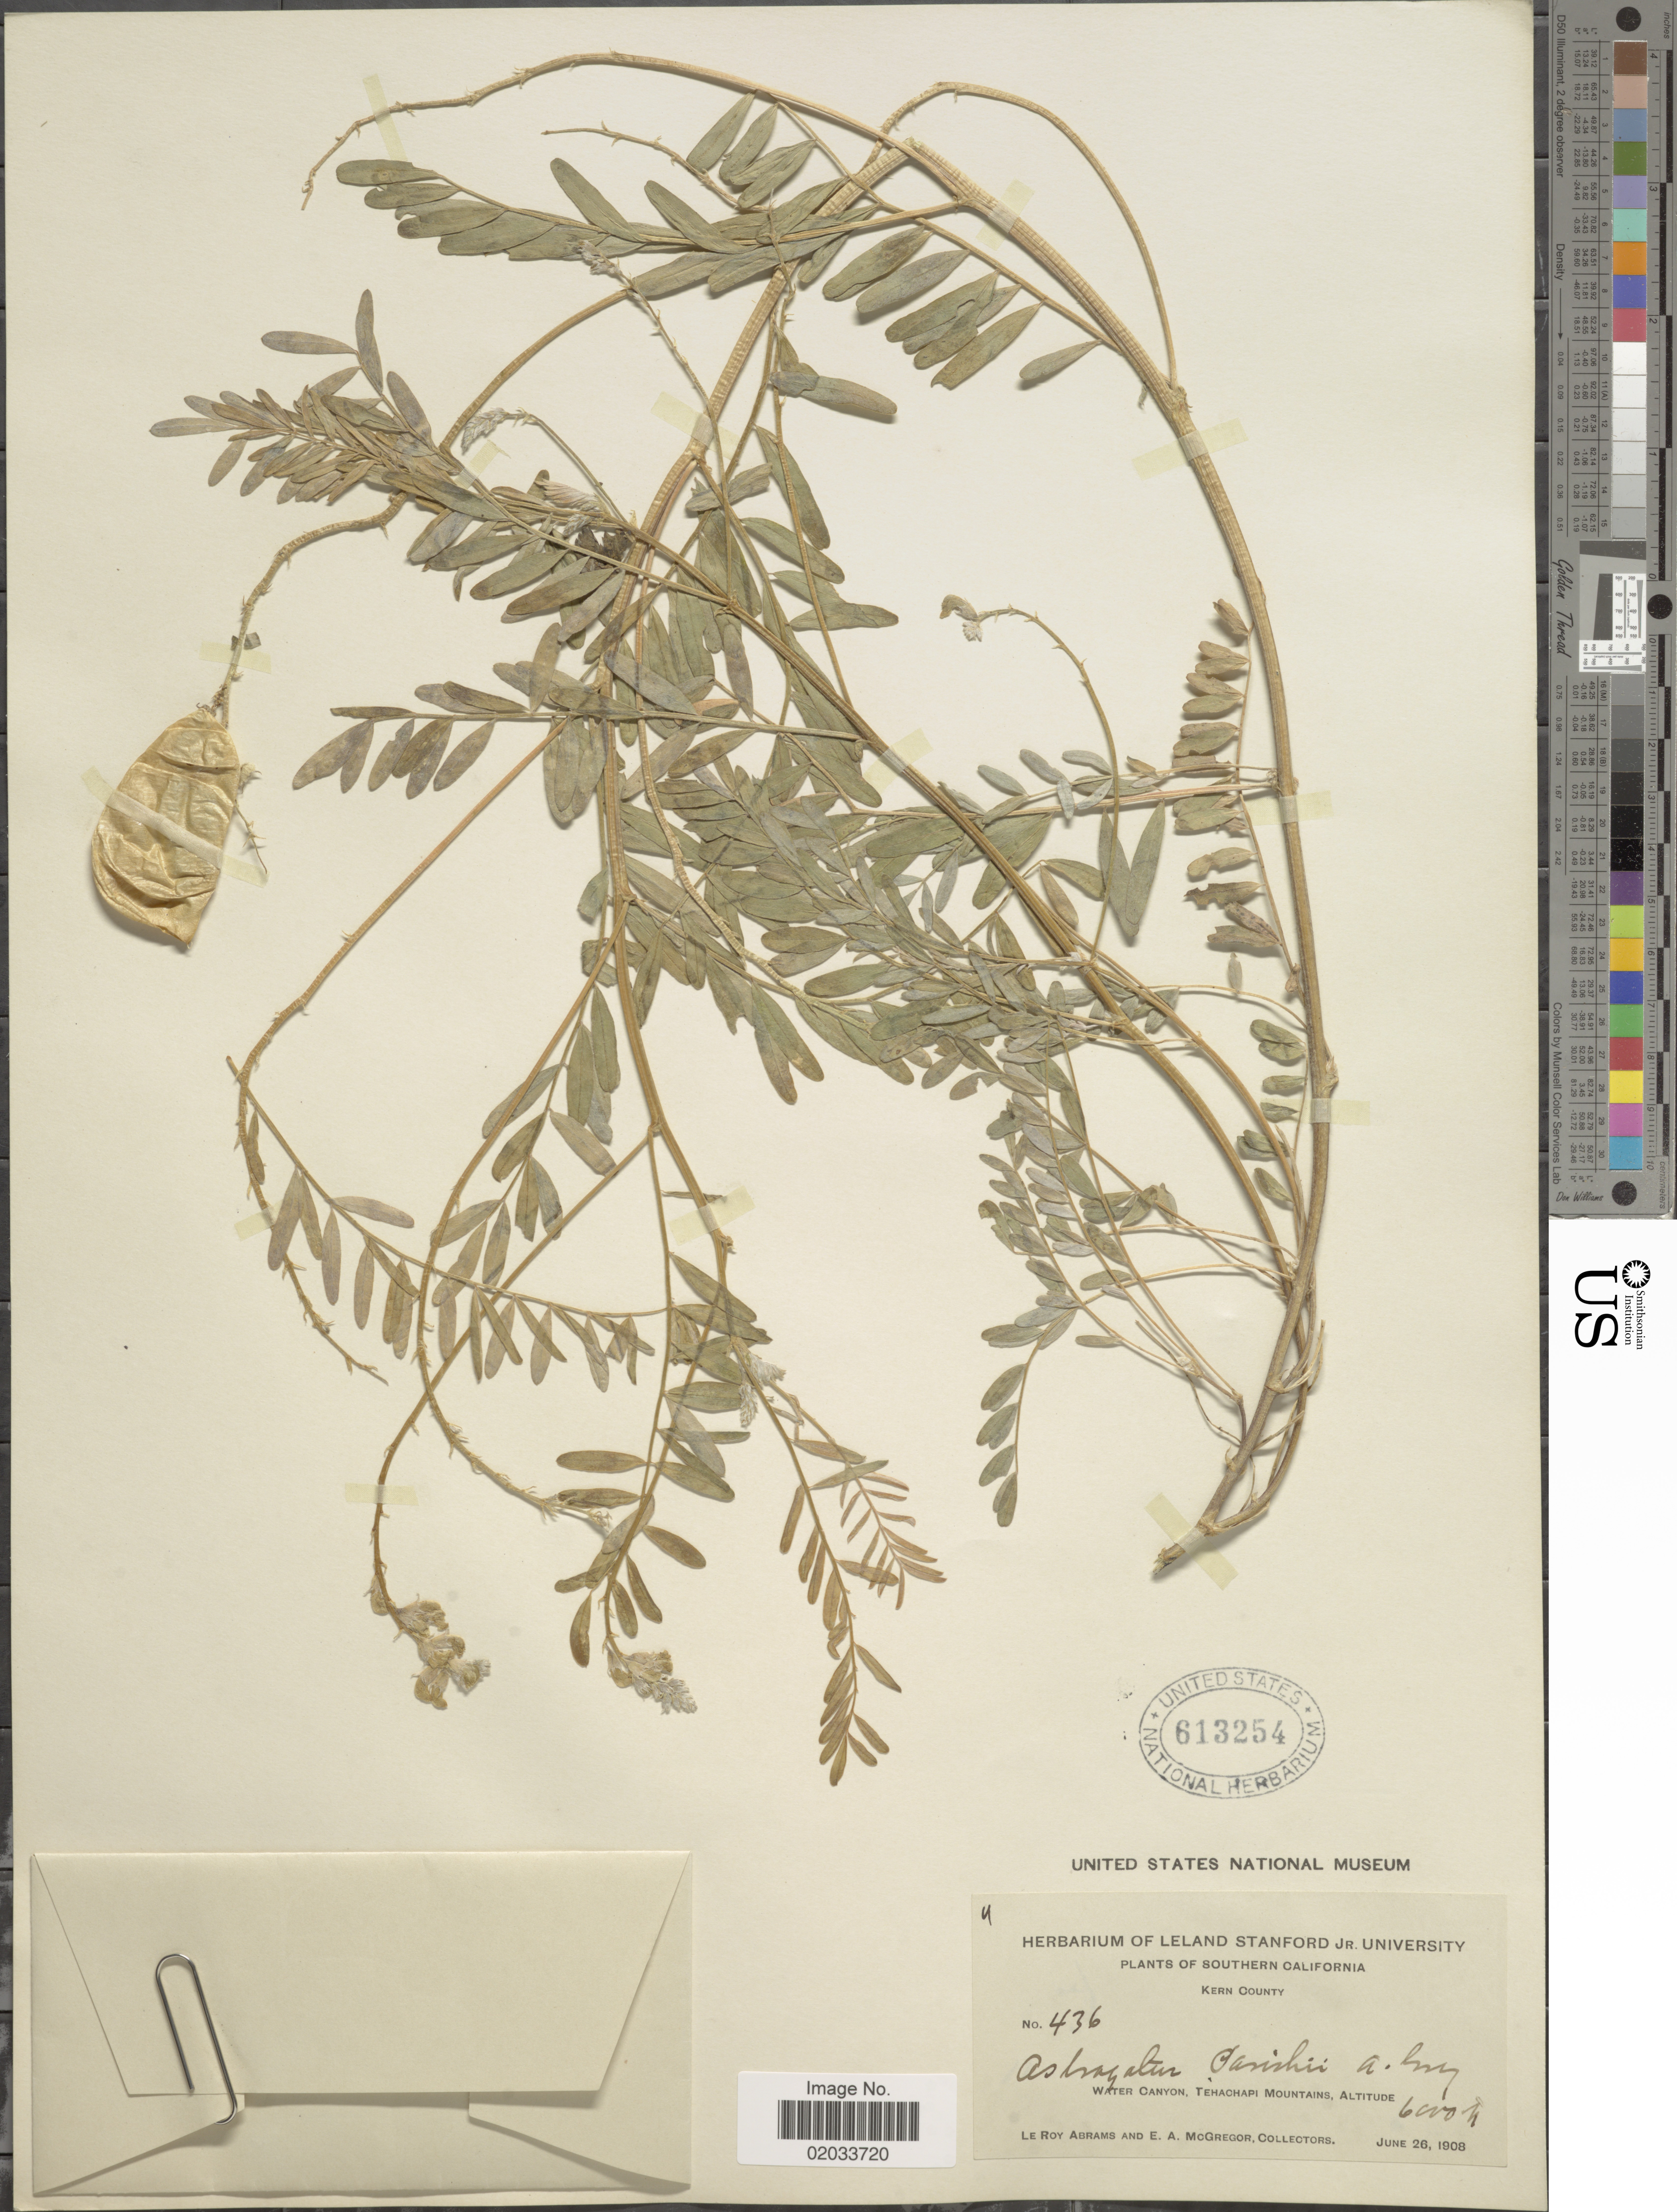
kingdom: Plantae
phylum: Tracheophyta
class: Magnoliopsida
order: Fabales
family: Fabaceae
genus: Astragalus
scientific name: Astragalus parishii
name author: A. Gray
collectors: L. Abrams & E. A. McGregor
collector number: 436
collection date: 1908-06-26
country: United States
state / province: California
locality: Southern California, Water Canyon, Tehachapi Mountains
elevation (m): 1829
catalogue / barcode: US 613254